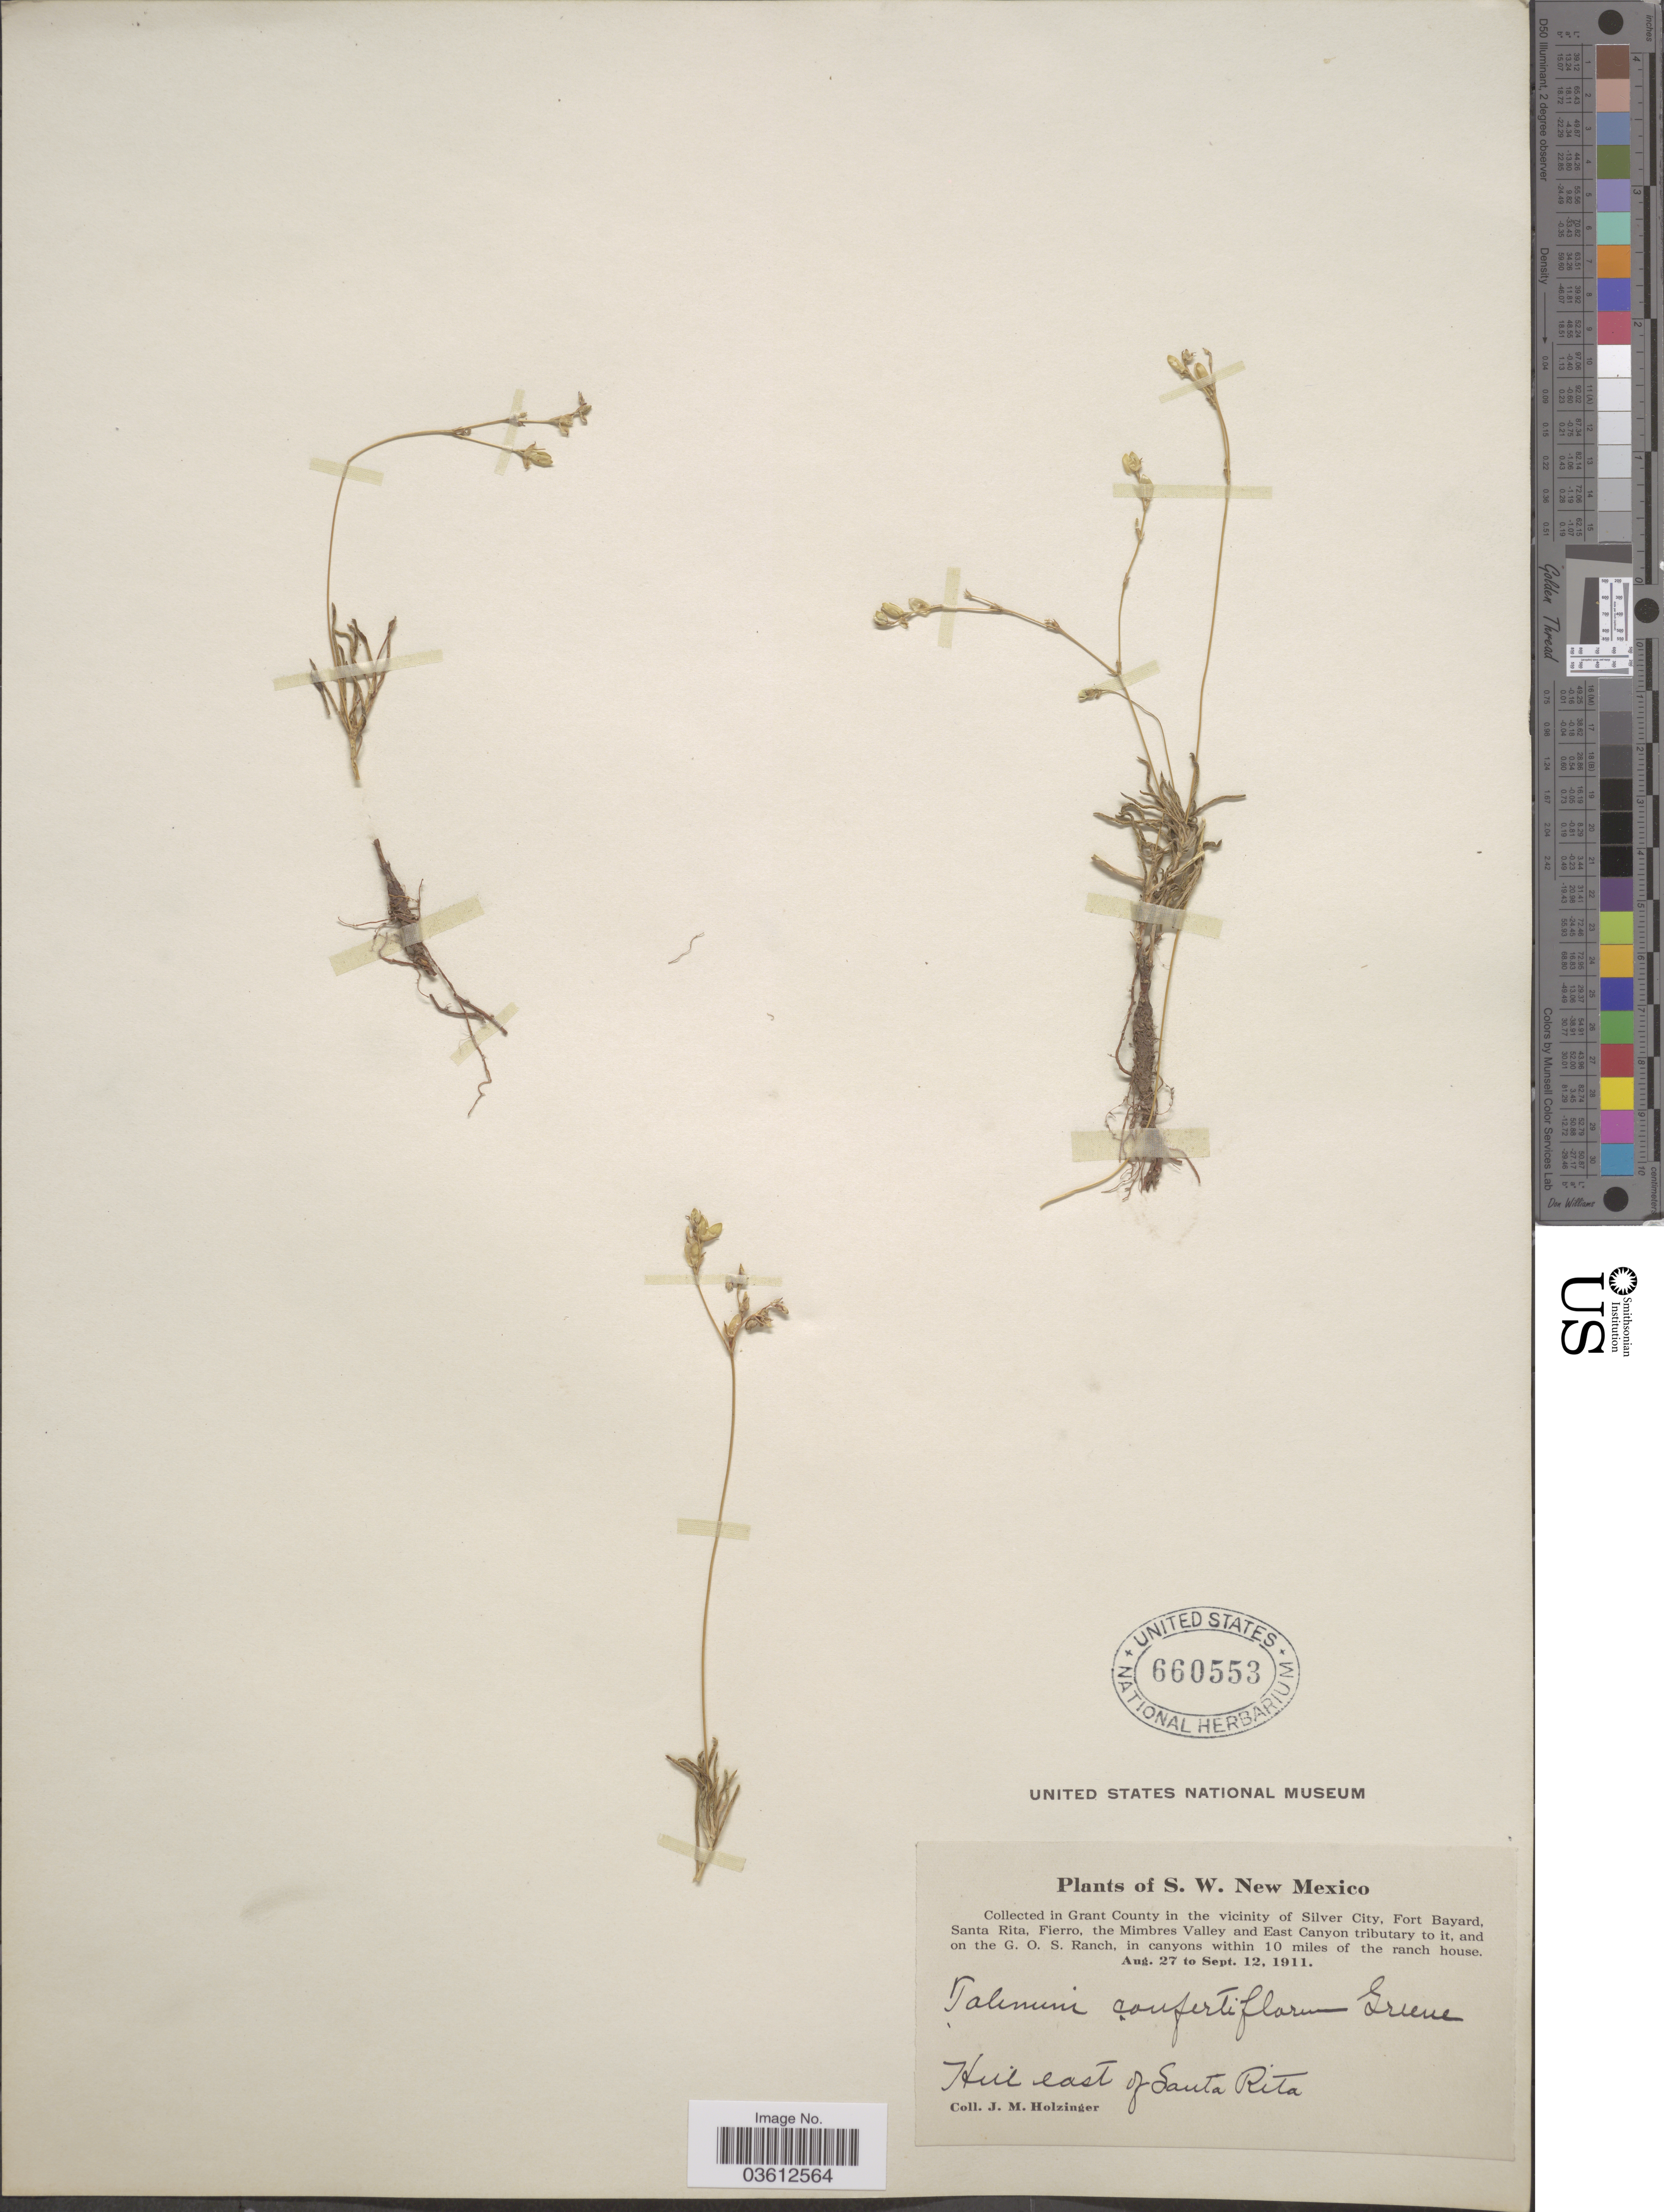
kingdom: Plantae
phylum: Tracheophyta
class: Magnoliopsida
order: Caryophyllales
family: Talinaceae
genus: Talinum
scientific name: Talinum confertiflorum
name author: Greene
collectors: J. M. Holzinger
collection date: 1911-08-27/1911-09-12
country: United States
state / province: New Mexico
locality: S.W. New Mexico. In Grant County in the vicinity of Silver City, Fort Bayard, Santa Rota, Fierro, the Mimbres Valley and East Canyon tributary to it, and on the G. O. S. Ranch, in canyons within 10 miles of the ranch house. Hill east of Santa Rita.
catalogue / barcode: US 660553